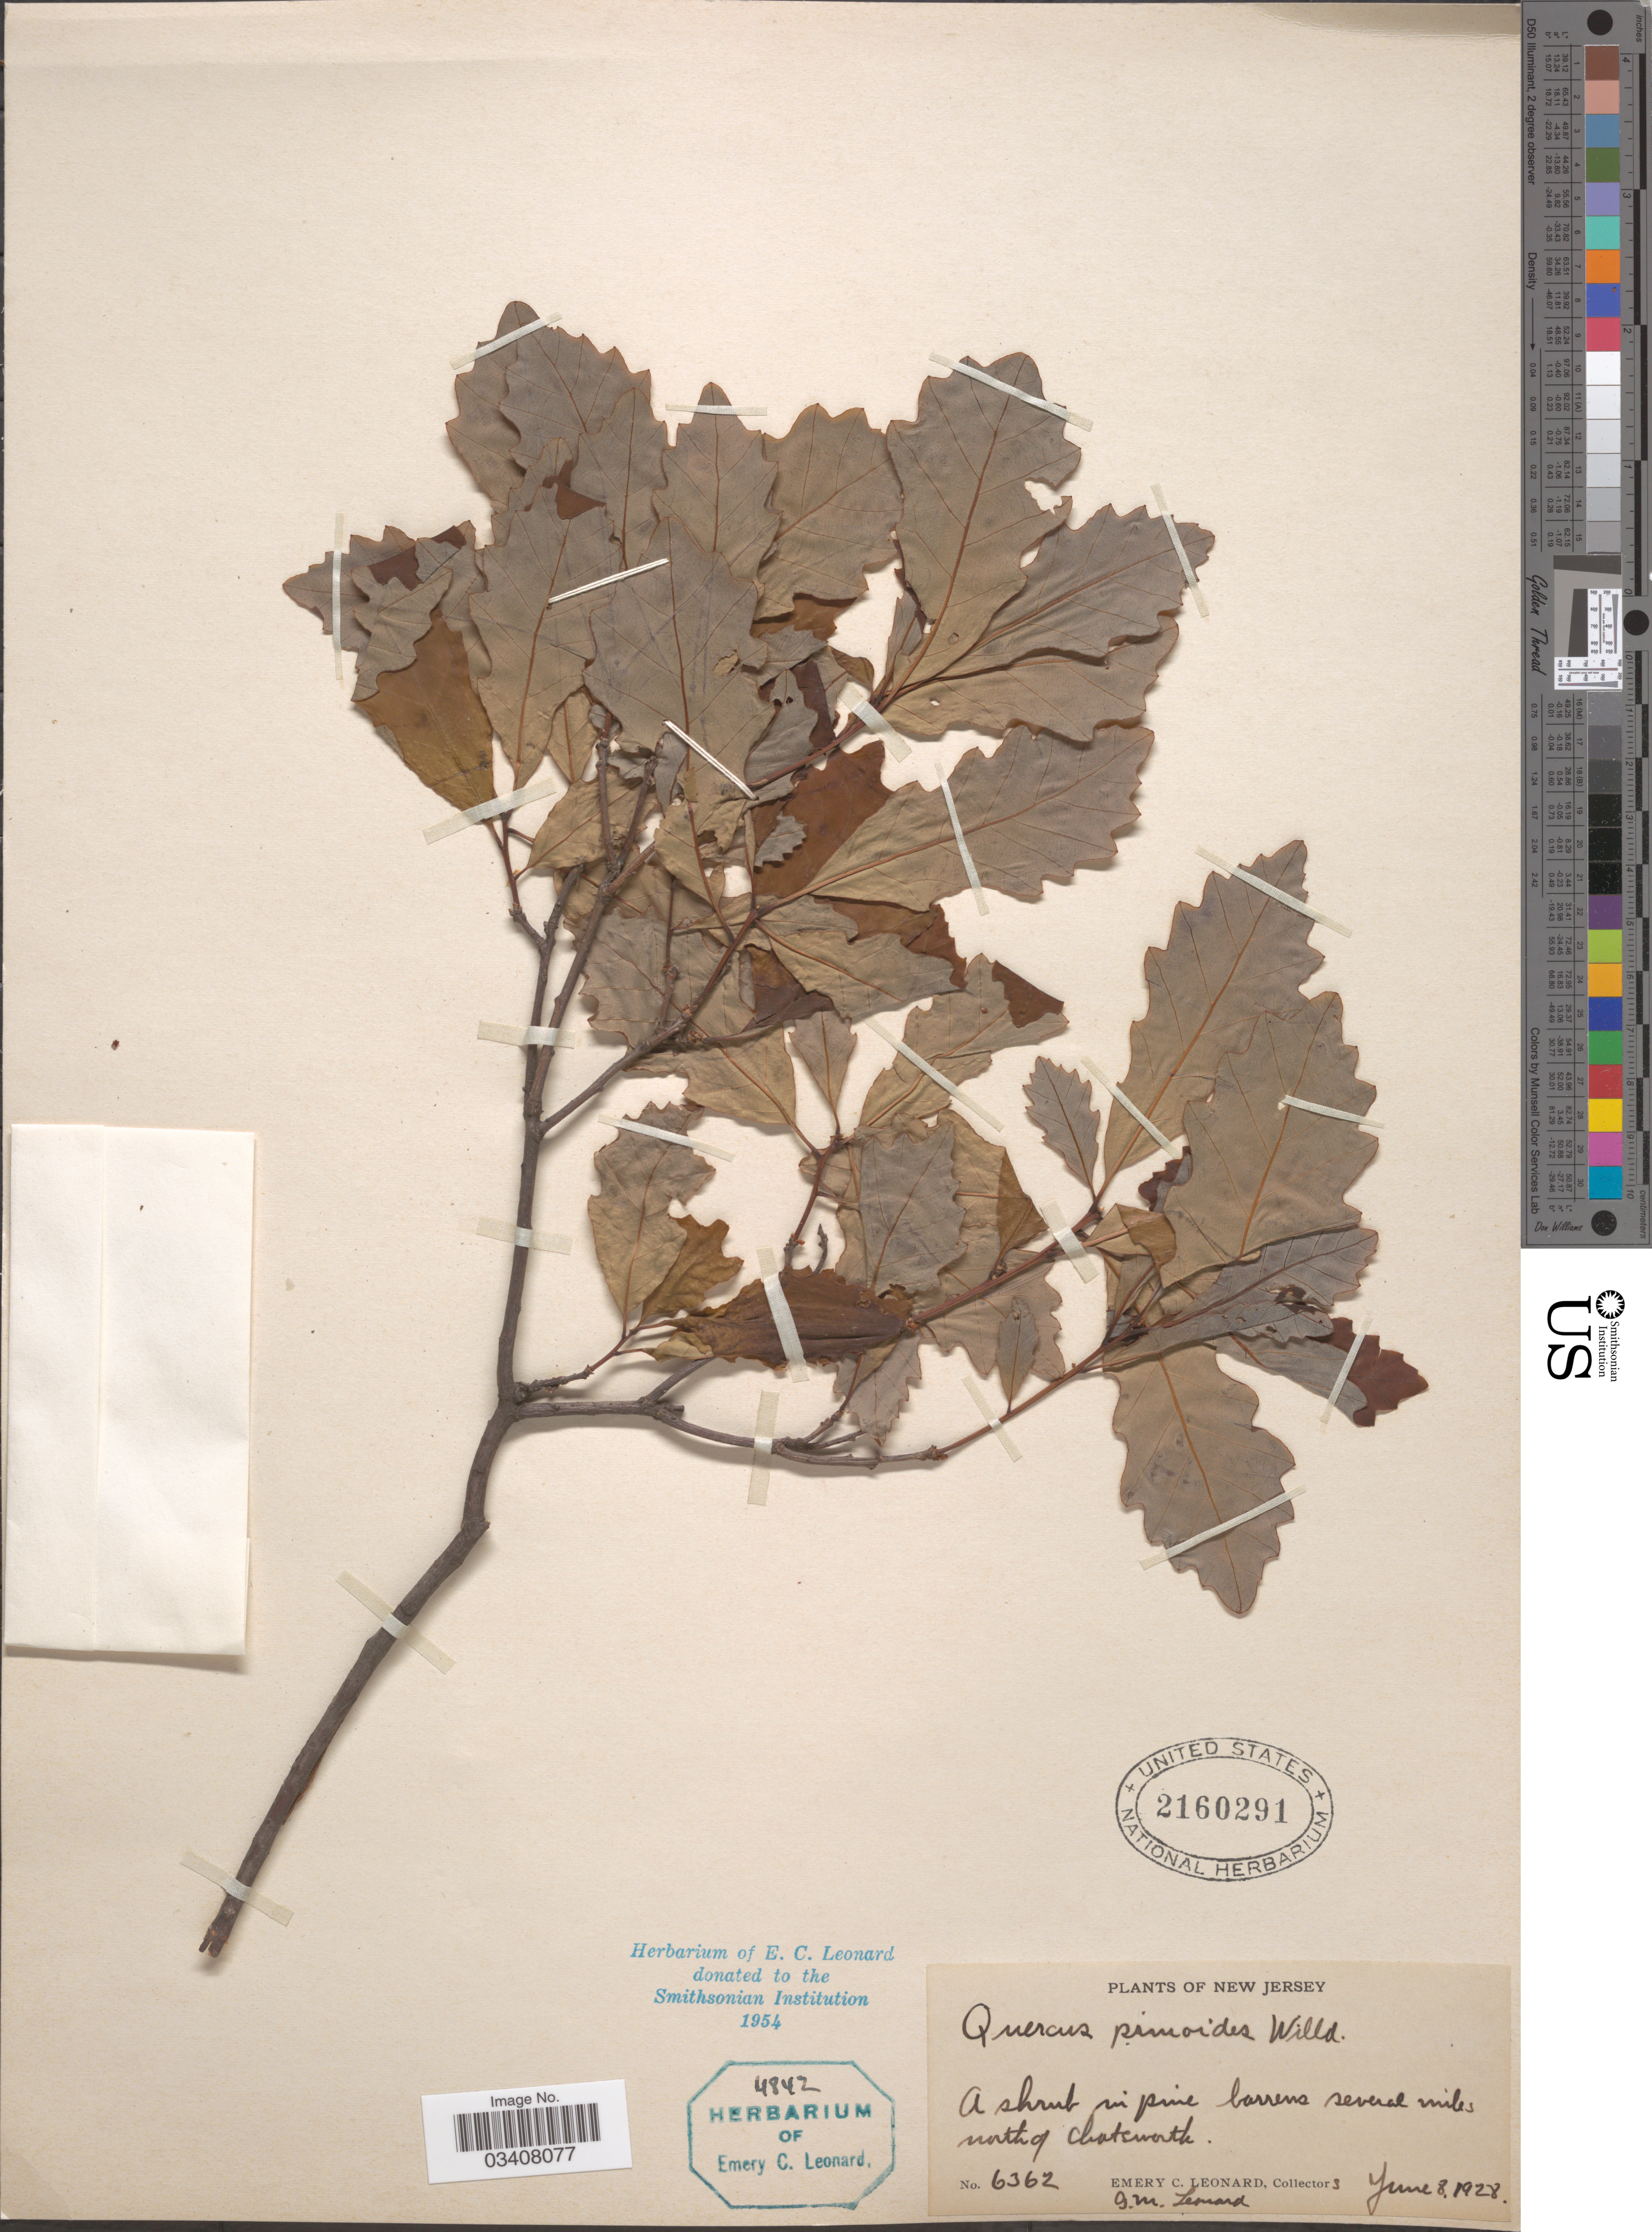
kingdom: Plantae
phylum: Tracheophyta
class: Magnoliopsida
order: Fagales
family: Fagaceae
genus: Quercus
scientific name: Quercus prinoides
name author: Willd.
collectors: E. C. Leonard & G. M. Leonard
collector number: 6362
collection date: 1928-06-08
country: United States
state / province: New Jersey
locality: Several miles north of Chatsworth.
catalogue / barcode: US 2160291